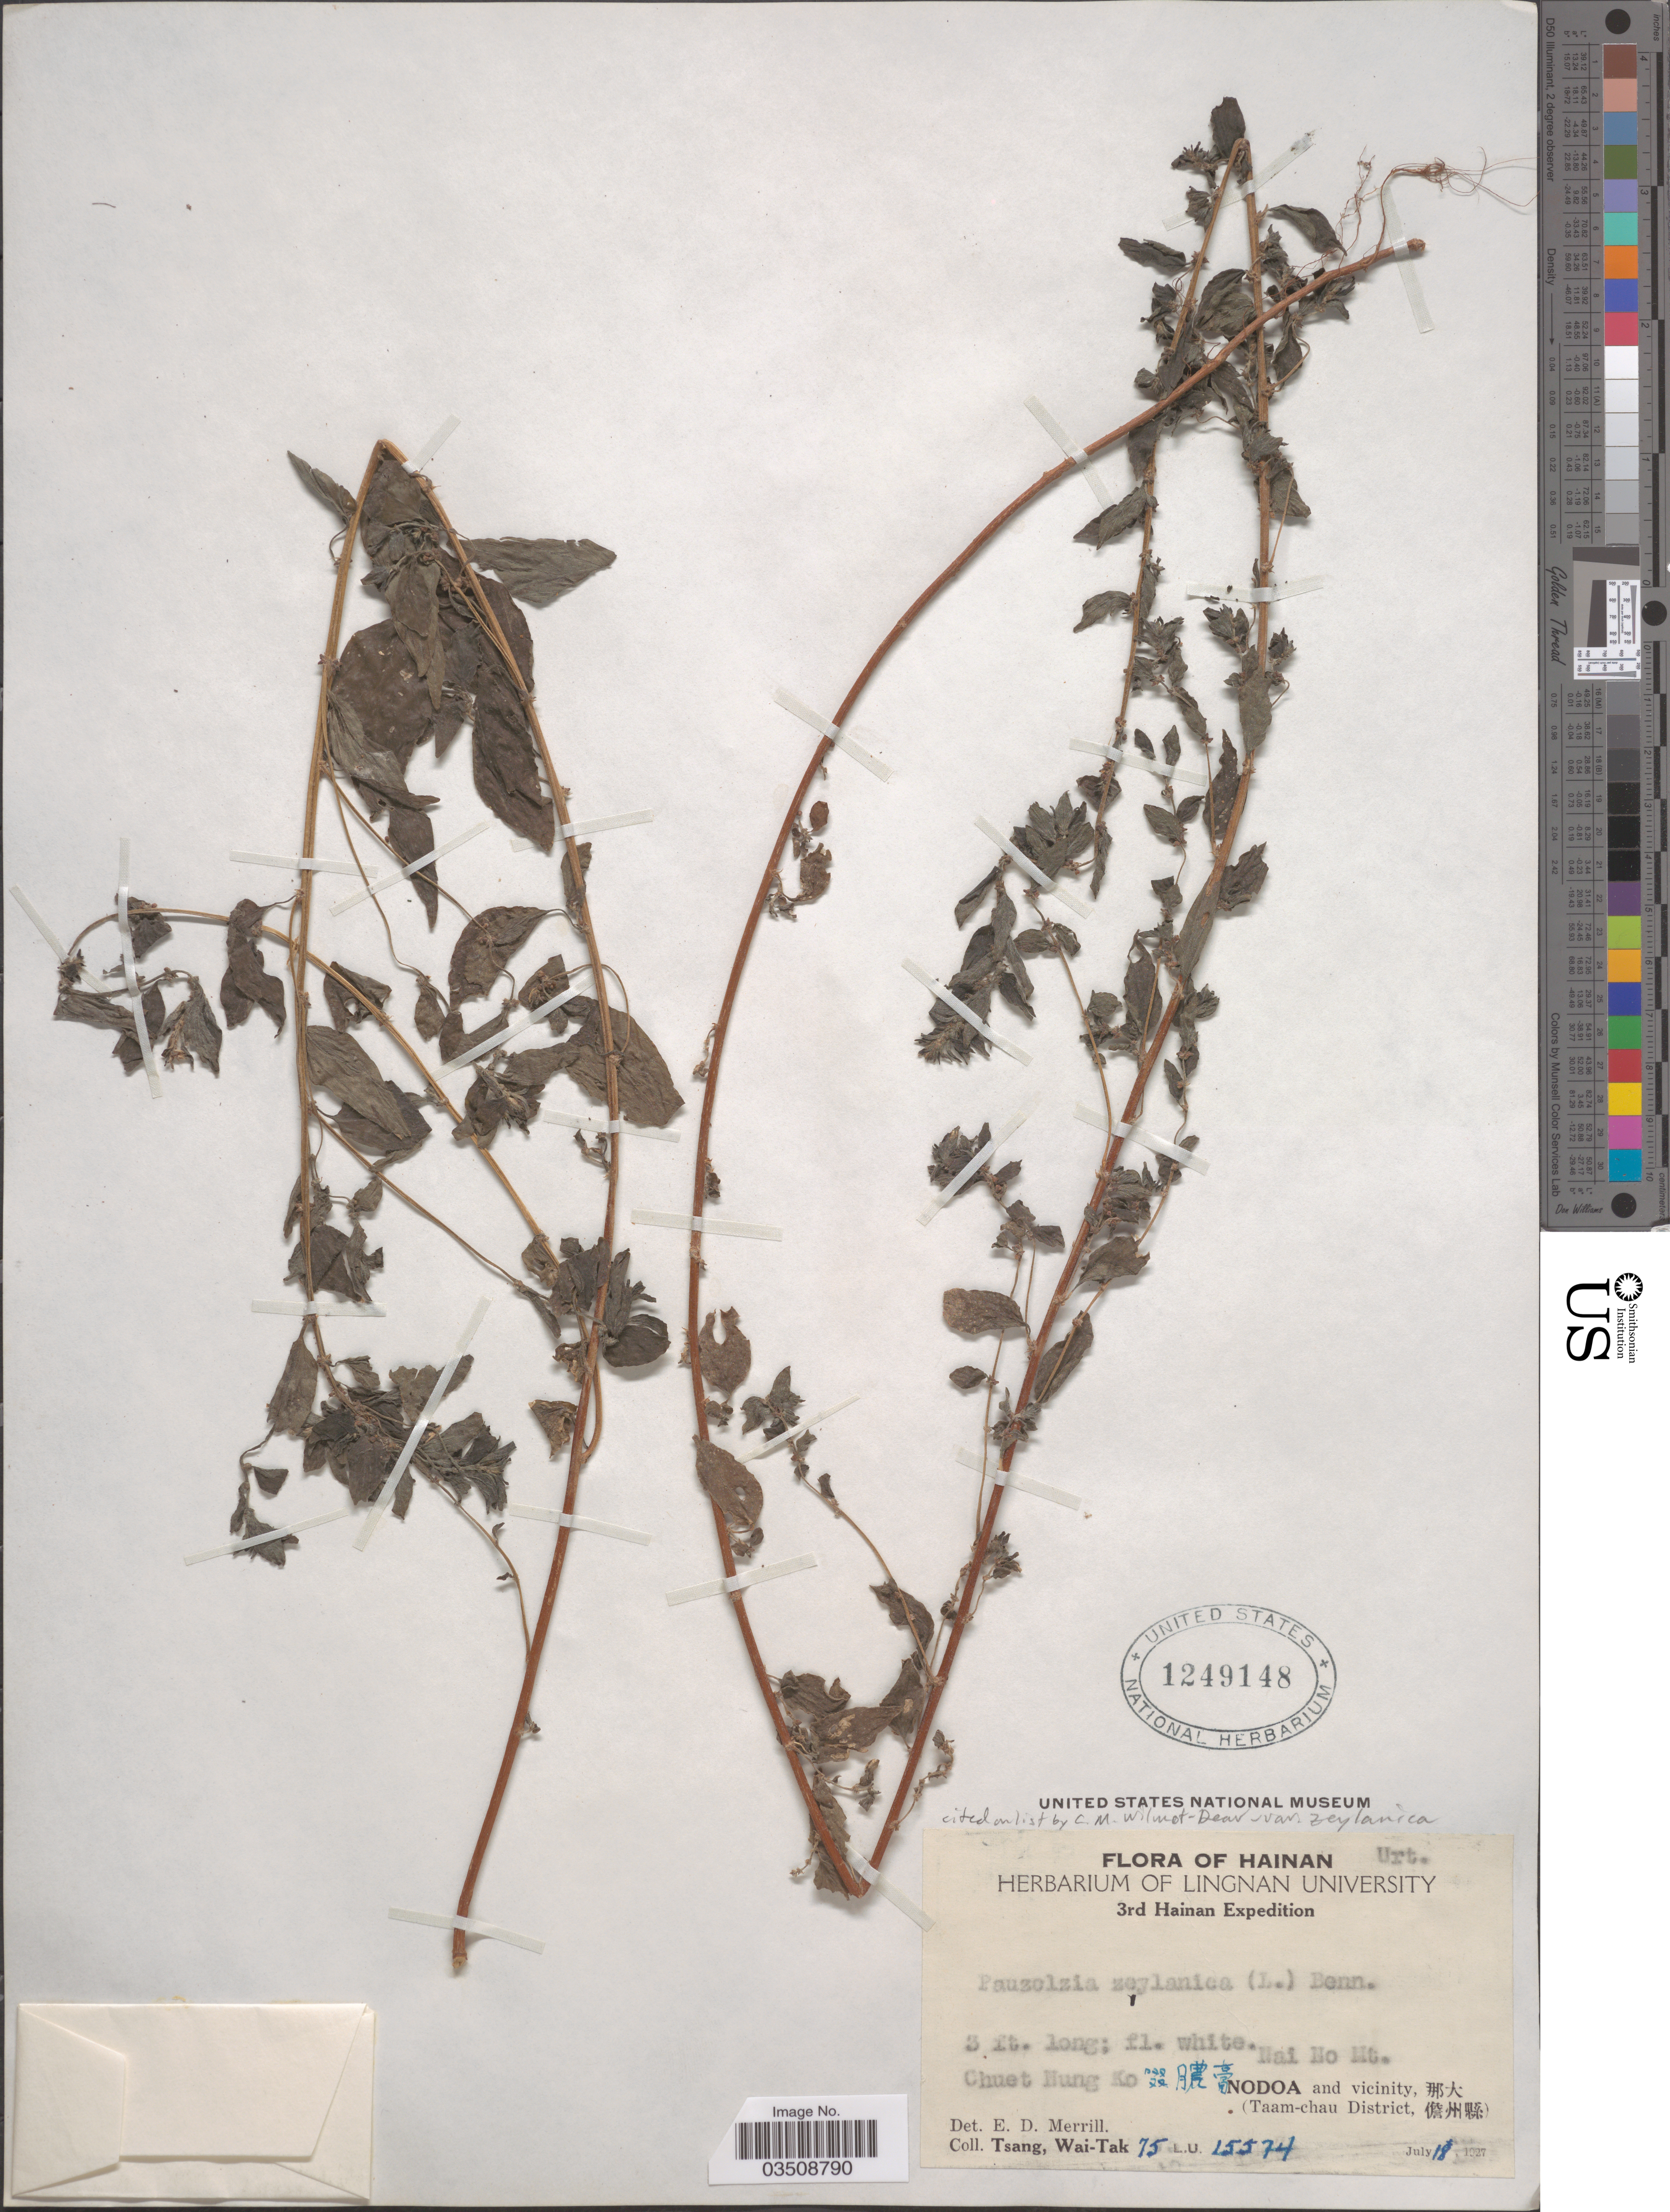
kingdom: Plantae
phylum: Tracheophyta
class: Magnoliopsida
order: Rosales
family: Urticaceae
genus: Pouzolzia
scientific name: Pouzolzia zeylanica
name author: (L.) Benn.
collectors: W. T. Tsang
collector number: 75L.U.15574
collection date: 1927-07-18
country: China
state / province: Hainan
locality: Nai No Mt. Chuet Nung Ko X. Nodoa and vicinity, X. (Taam-chau District, X).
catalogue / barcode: US 1249148